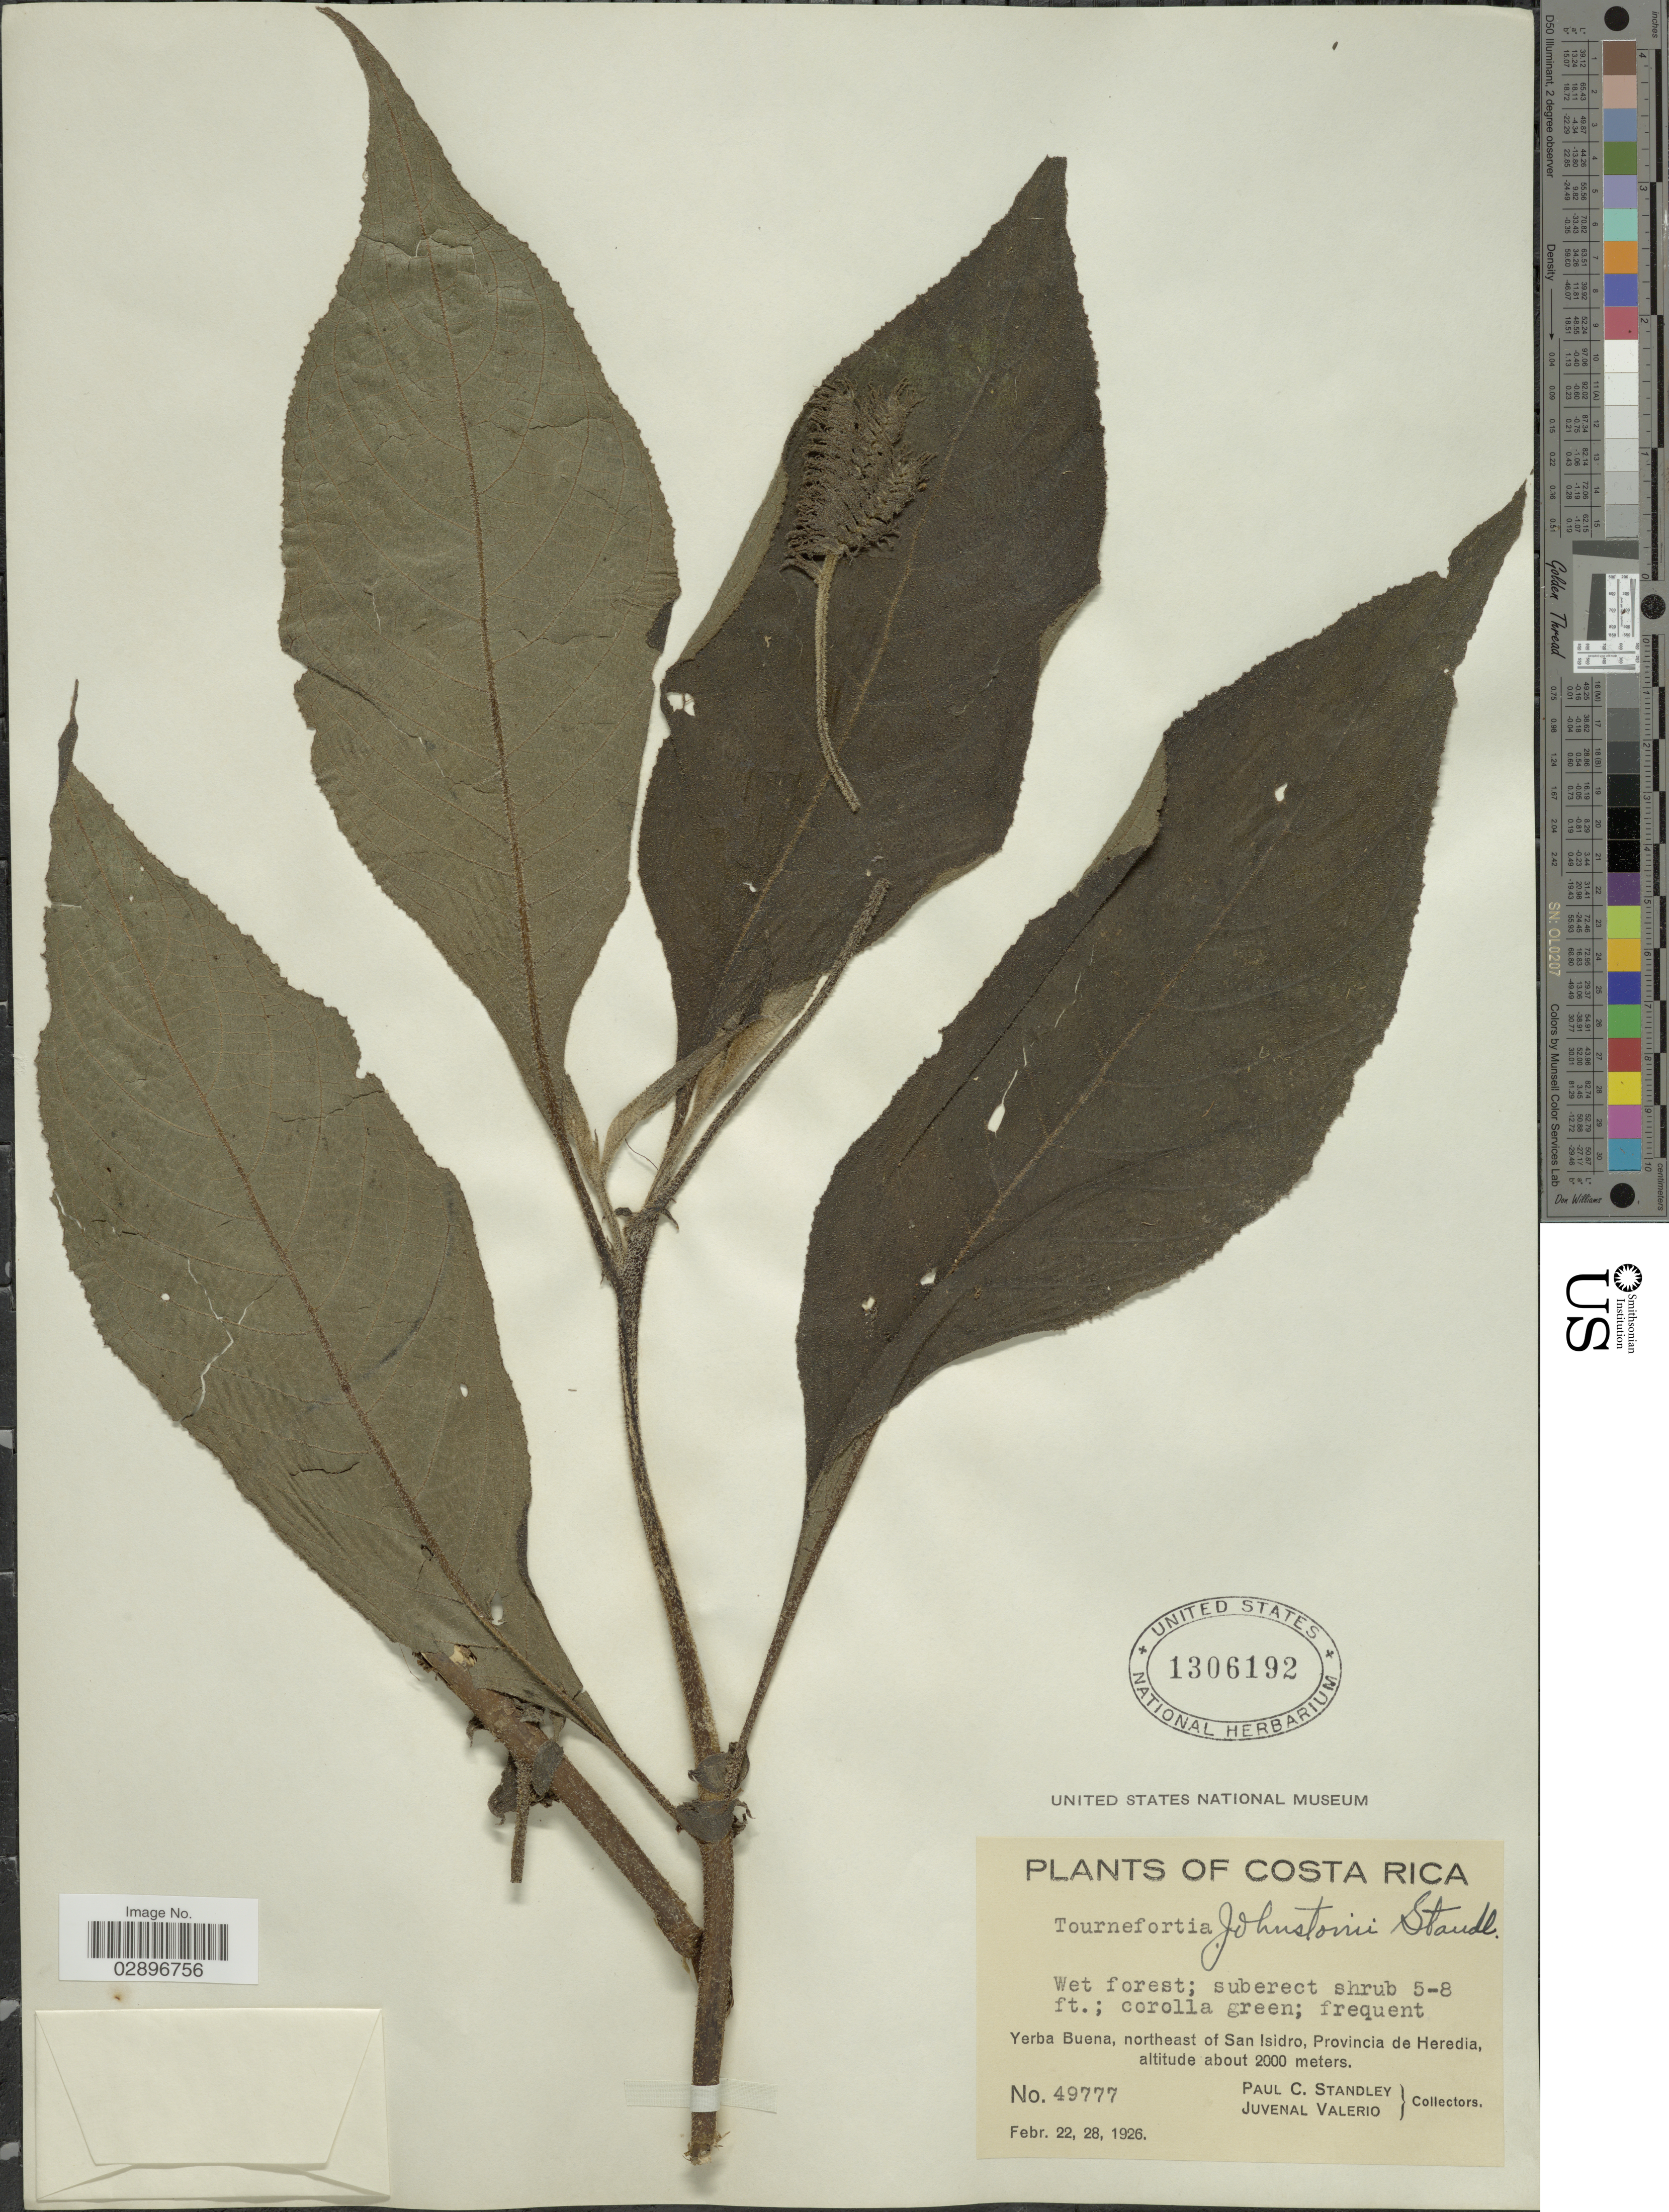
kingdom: Plantae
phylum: Tracheophyta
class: Magnoliopsida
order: Boraginales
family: Heliotropiaceae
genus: Tournefortia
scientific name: Tournefortia johnstonii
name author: Standl.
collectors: P. C. Standley & J. Valerio R.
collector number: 49777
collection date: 1926-02-22/1926-02-28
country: Costa Rica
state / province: Heredia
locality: Yerba Buena, northeast of San Isidro.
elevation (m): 2000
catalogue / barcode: US 1306192